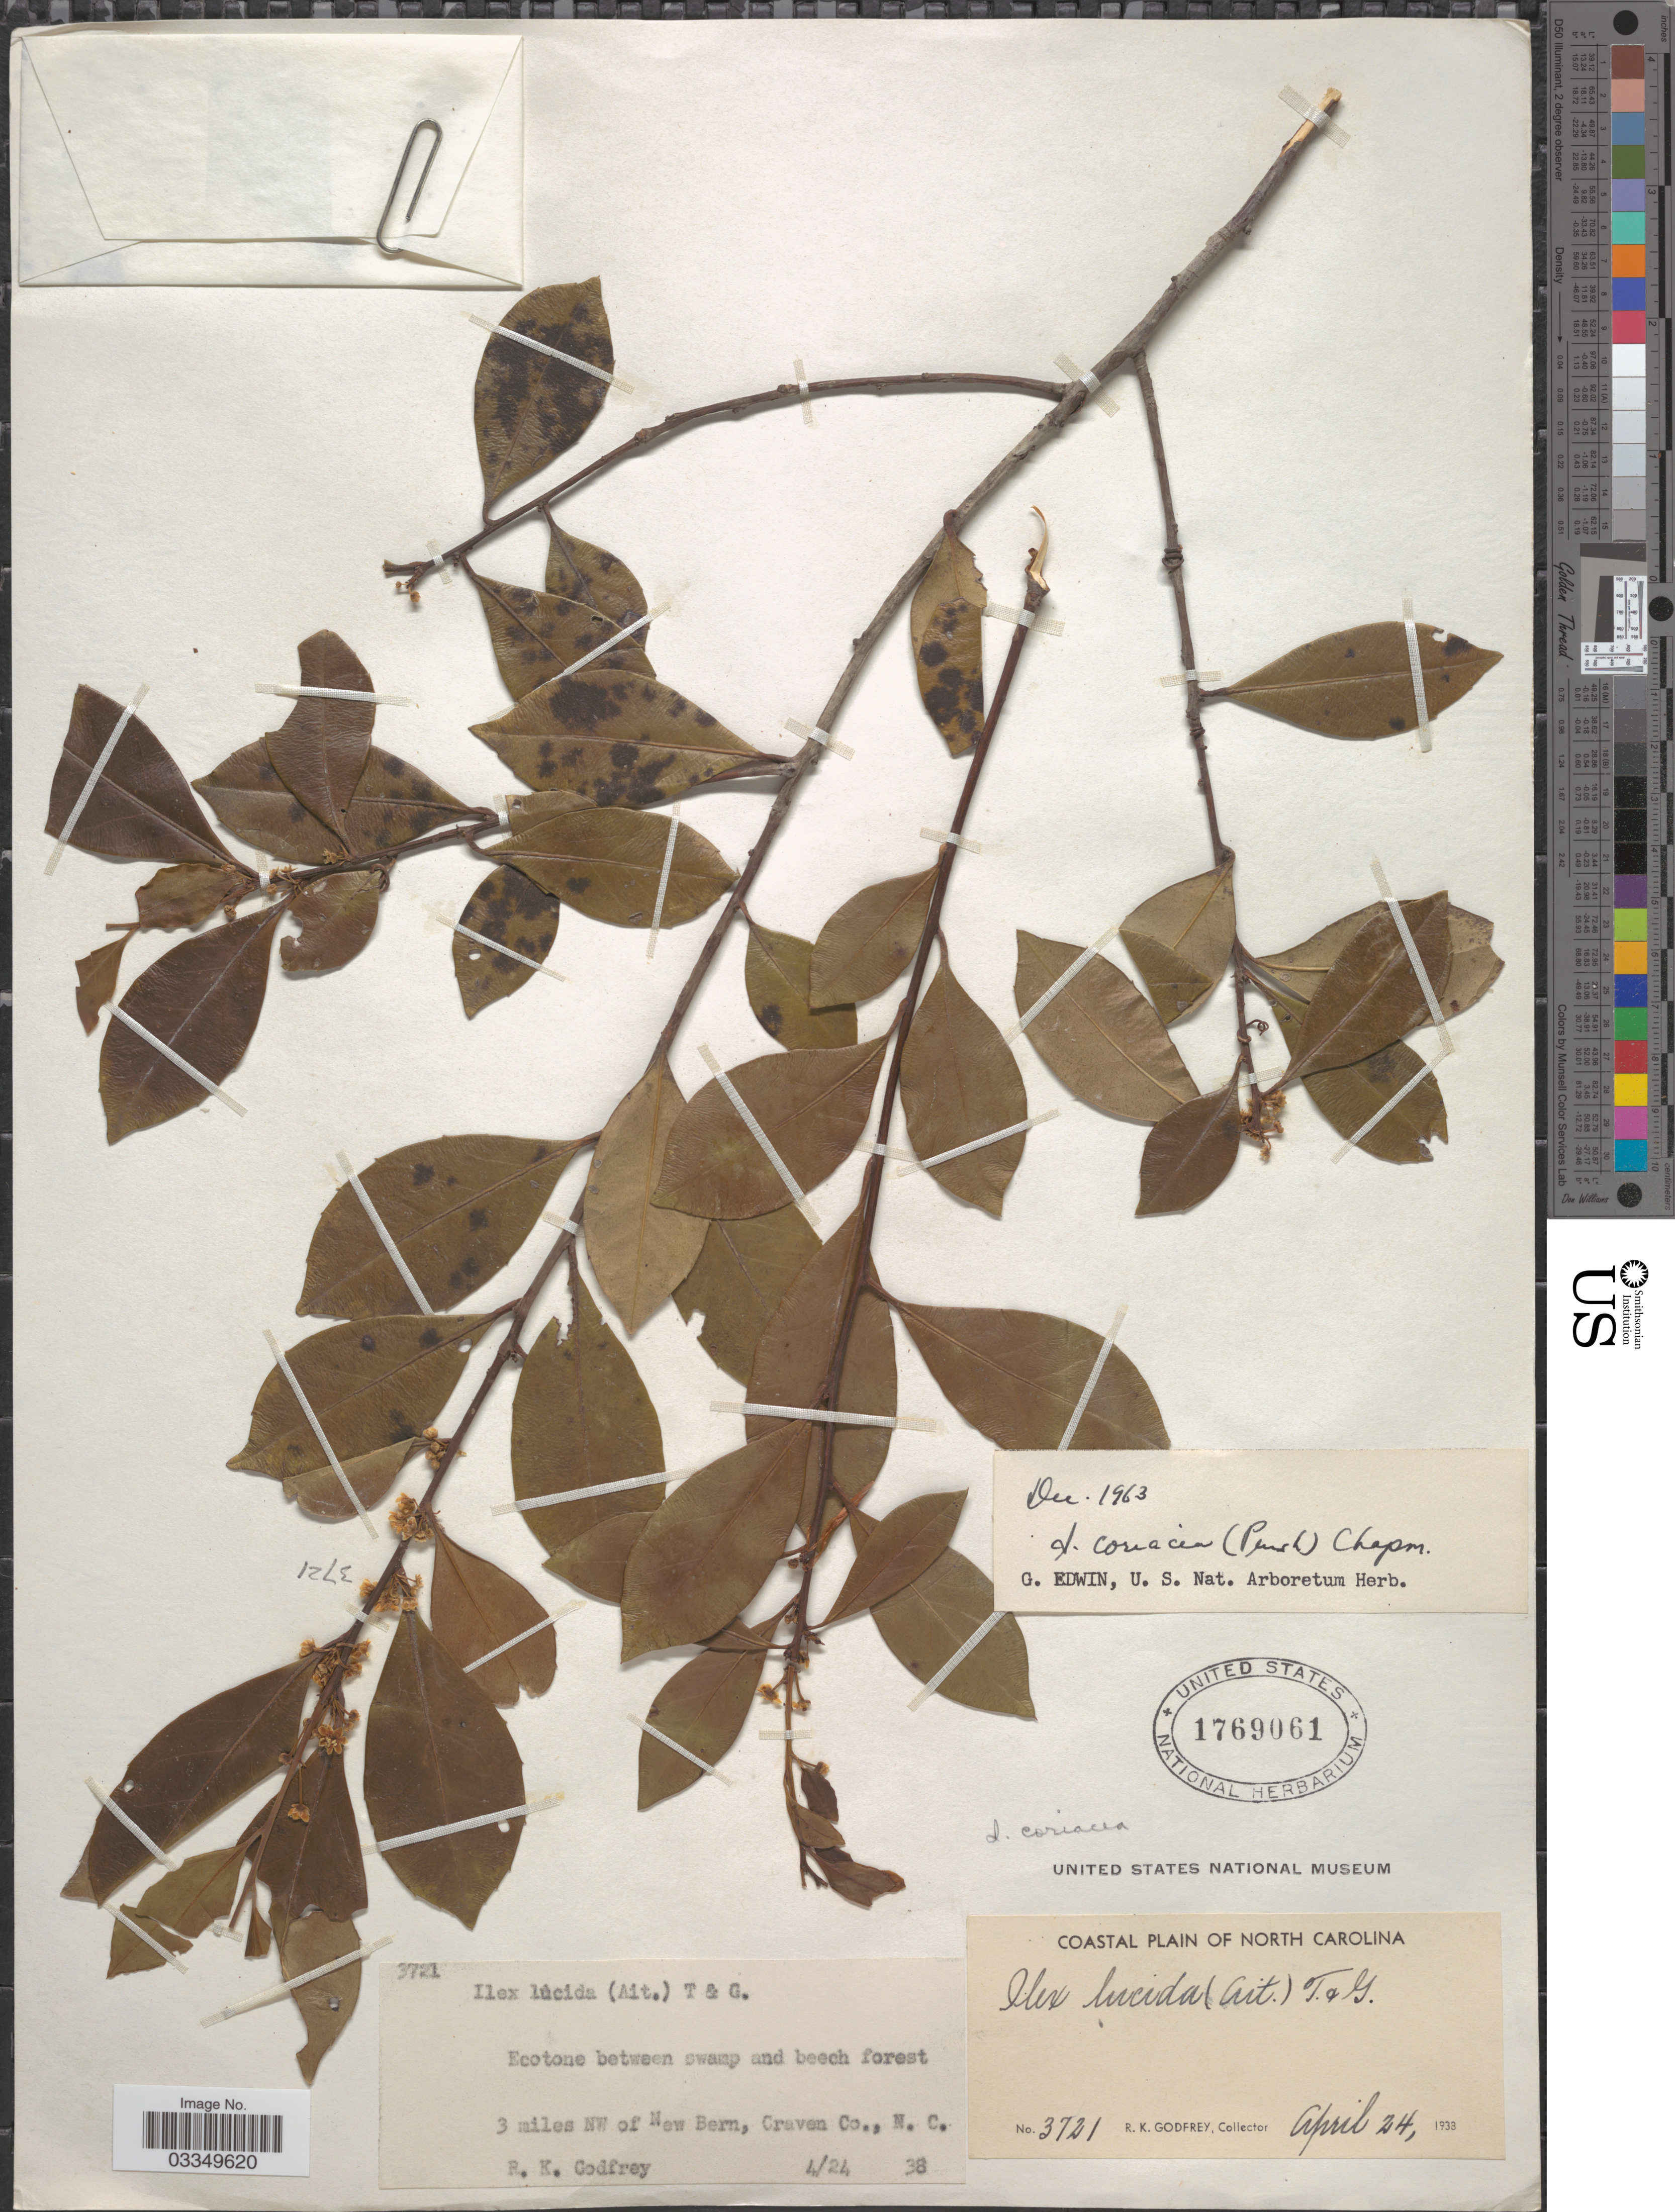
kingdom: Plantae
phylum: Tracheophyta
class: Magnoliopsida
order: Aquifoliales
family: Aquifoliaceae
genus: Ilex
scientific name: Ilex coriacea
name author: (Pursh) Chapm.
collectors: R. K. Godfrey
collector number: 3721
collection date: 1938-04-24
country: United States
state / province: North Carolina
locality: Coastal Plain of North Carolina. 3 miles NW of New Bern, Craven Co.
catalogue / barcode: US 1769061